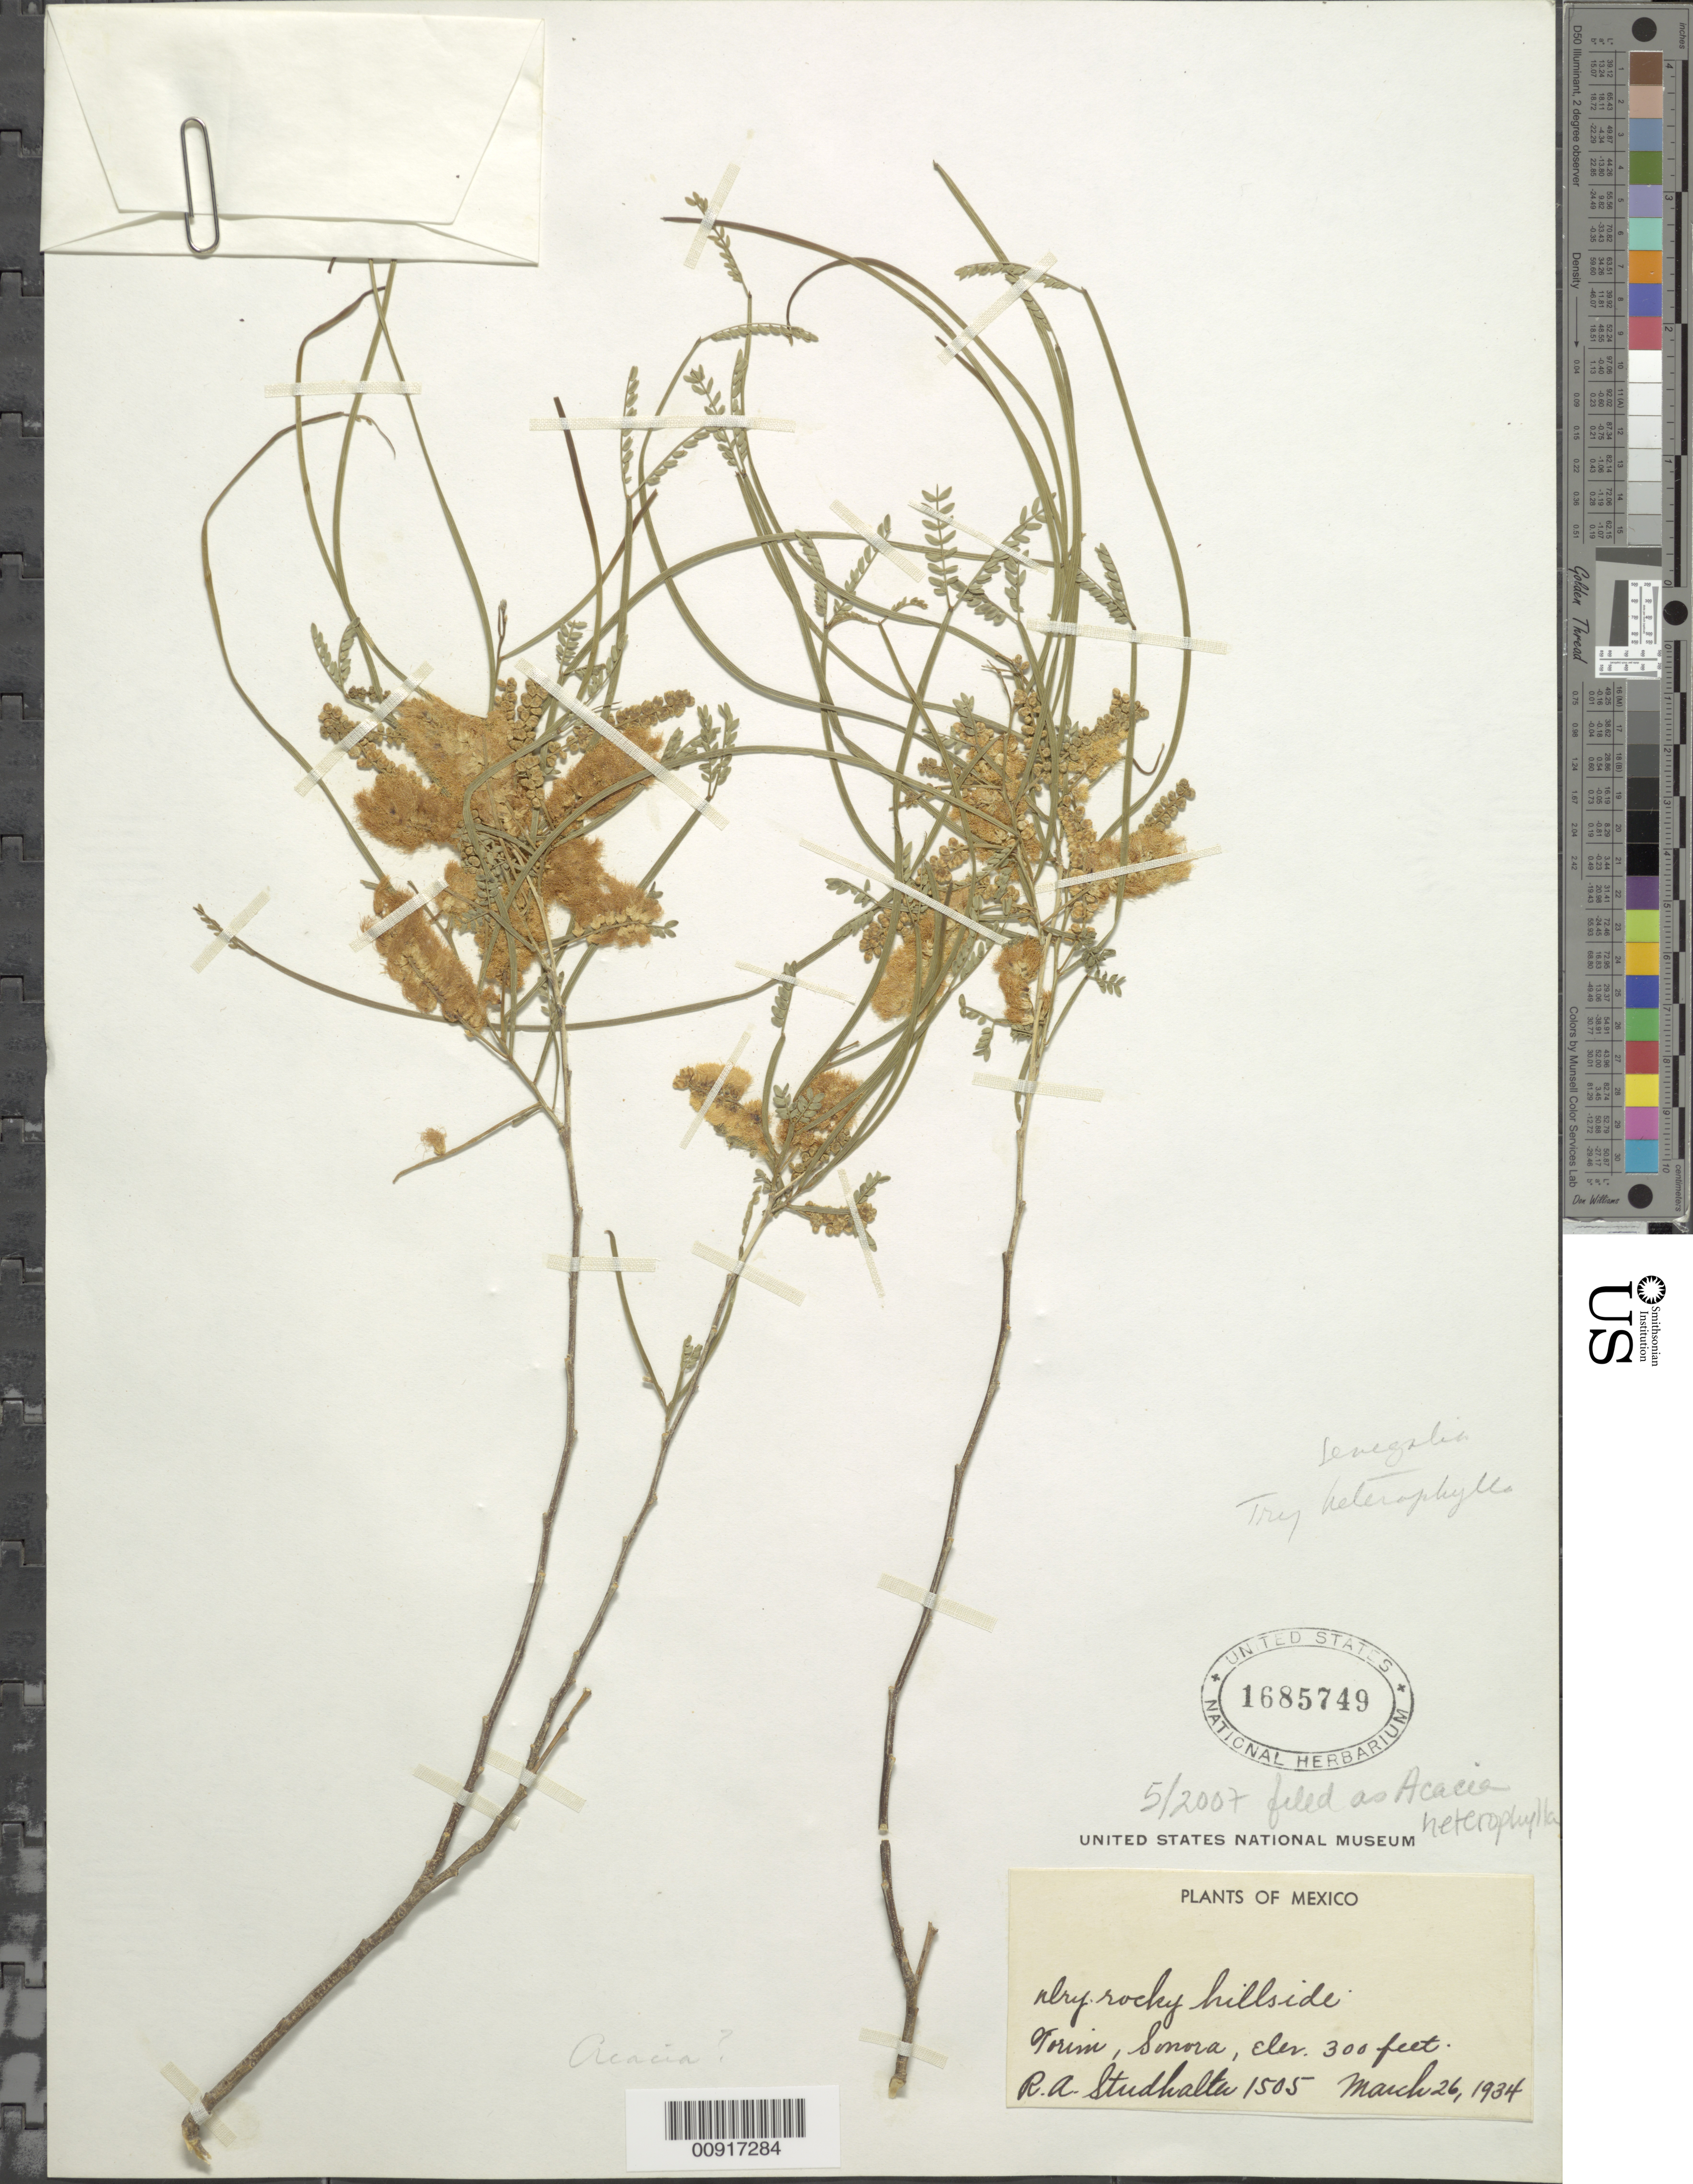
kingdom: Plantae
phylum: Tracheophyta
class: Magnoliopsida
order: Fabales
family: Fabaceae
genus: Mariosousa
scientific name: Mariosousa heterophylla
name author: (Benth.) Seigler & Ebinger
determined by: Strong, M. T., (US), Smithsonian Institution - National Museum of Natural History (UNITED STATES)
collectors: R. Studhalter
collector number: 1505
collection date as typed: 26 Mar 1934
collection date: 1934-03-26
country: Mexico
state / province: Sonora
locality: Torim, Sonora.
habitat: nlry. rocky hillside.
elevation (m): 91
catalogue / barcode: US 1685749